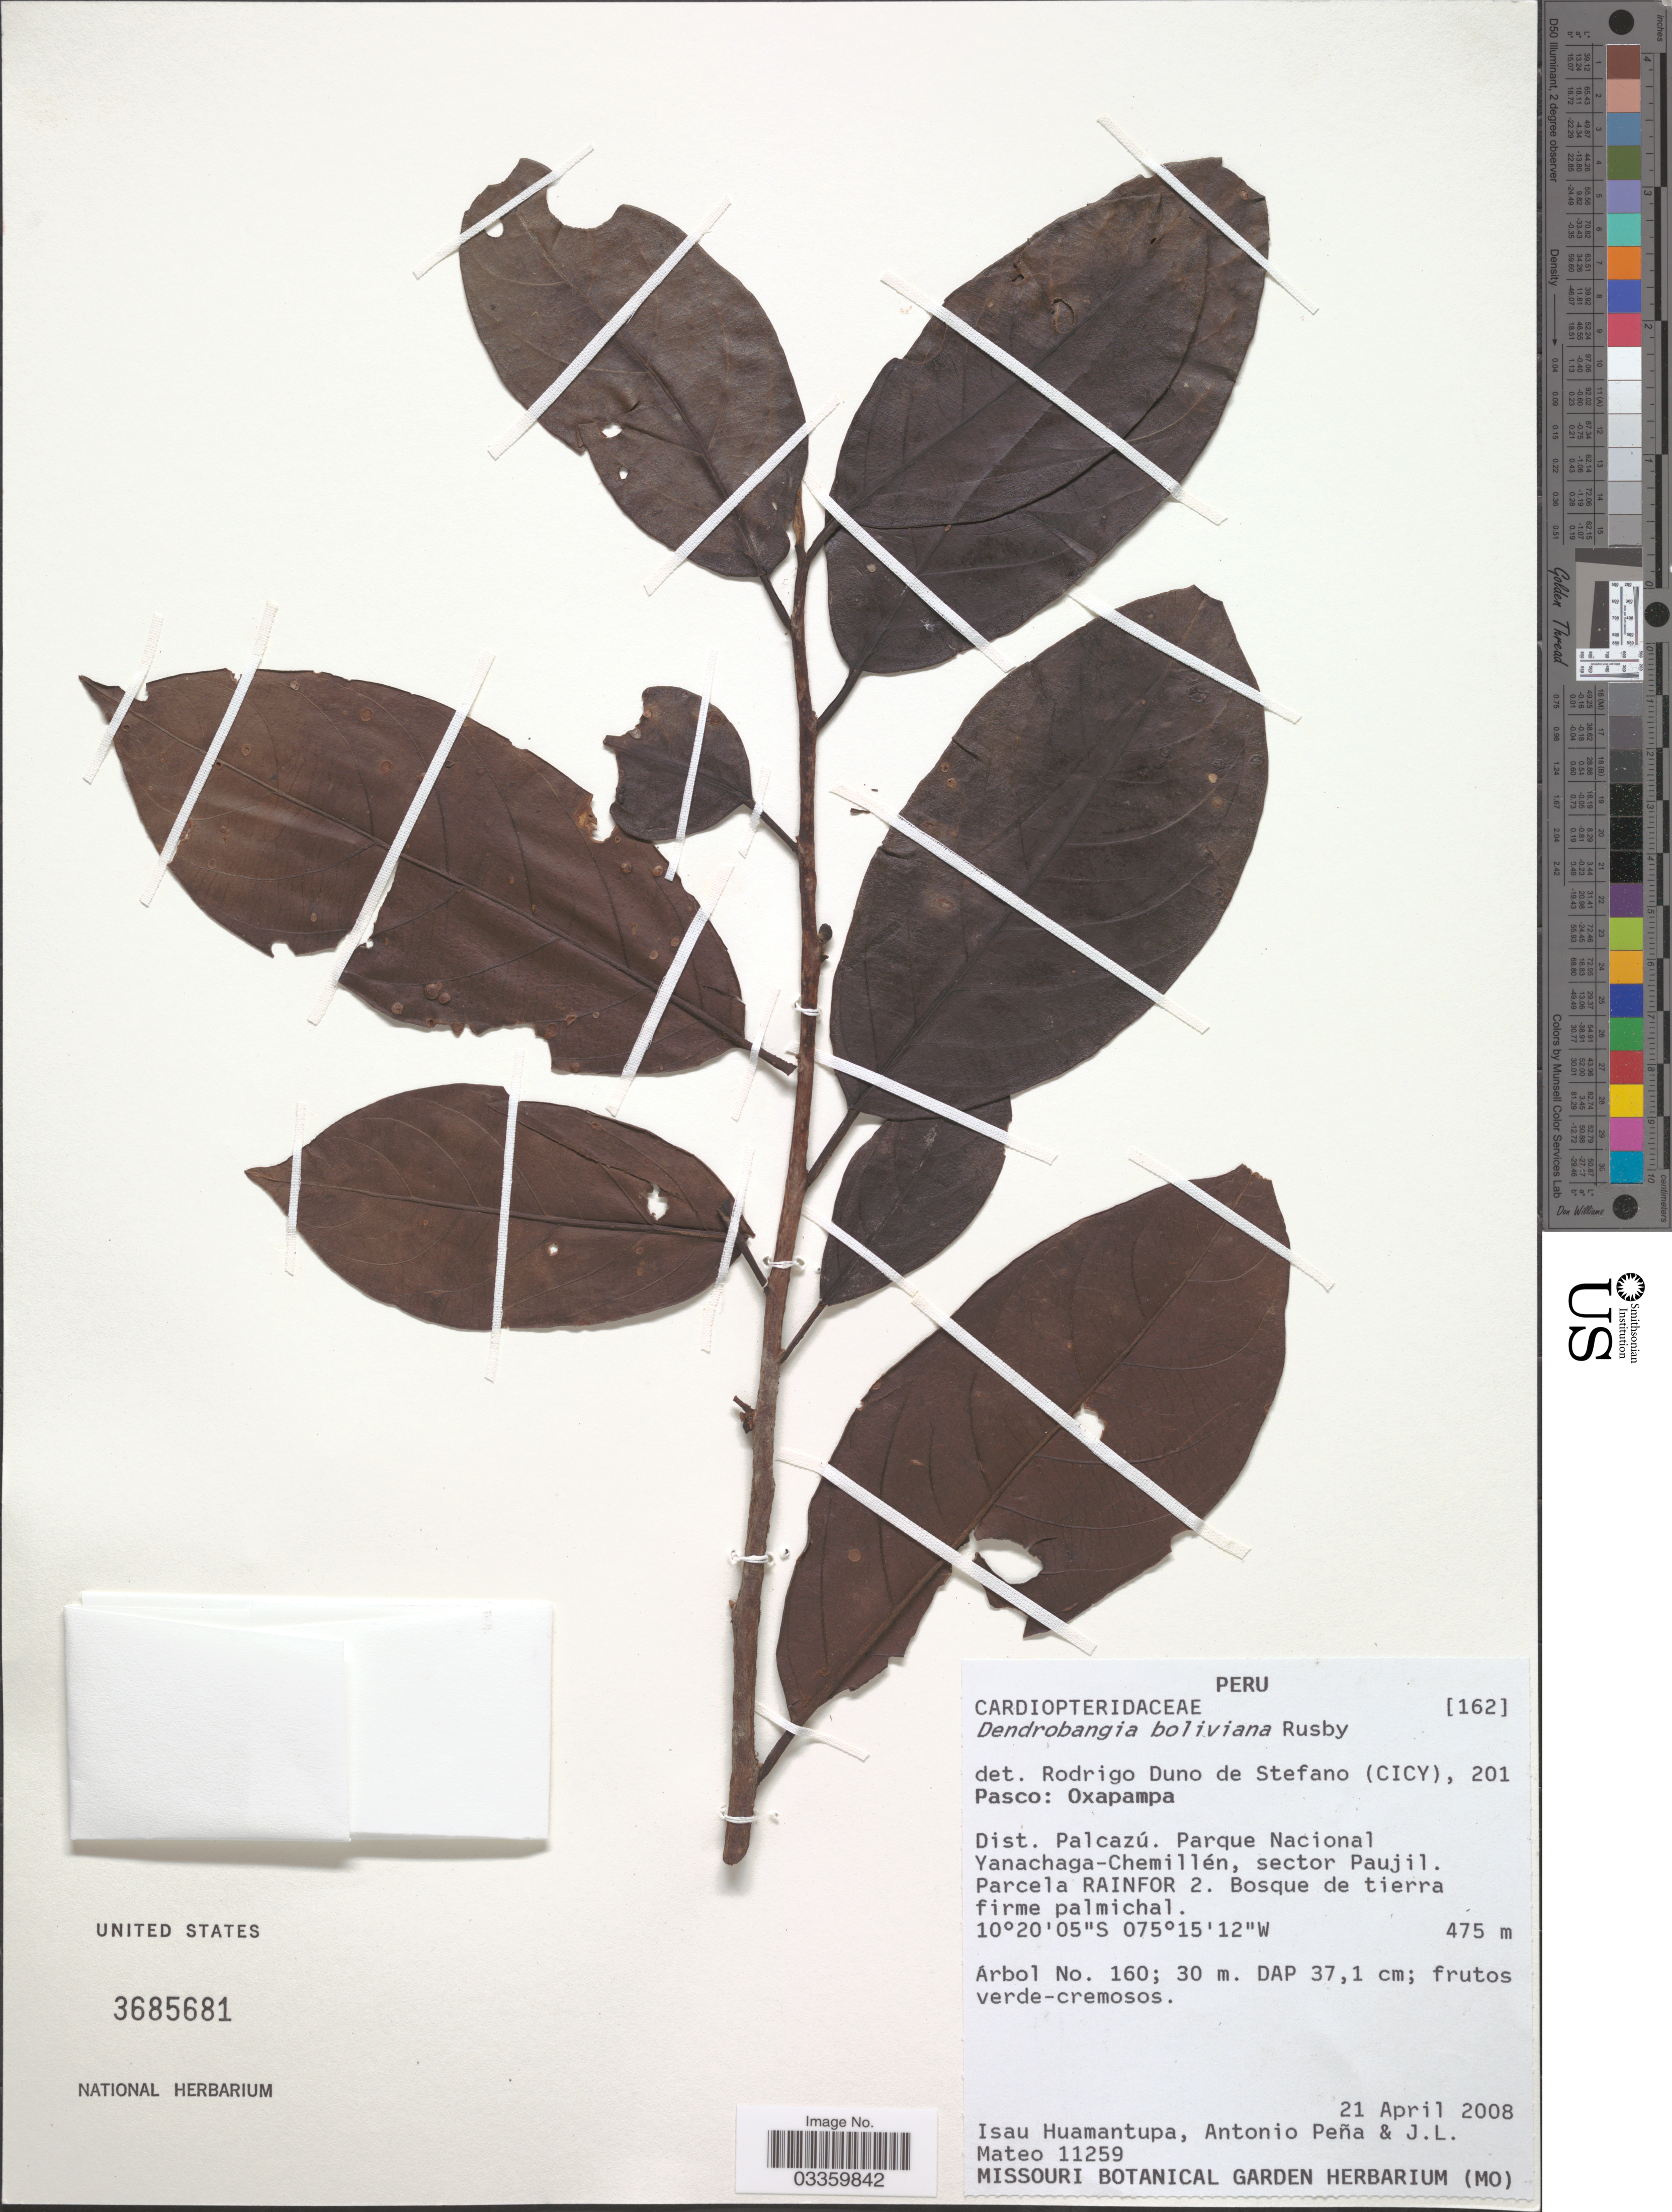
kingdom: Plantae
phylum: Tracheophyta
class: Magnoliopsida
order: Metteniusales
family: Metteniusaceae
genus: Dendrobangia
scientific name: Dendrobangia boliviana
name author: Rusby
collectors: I. Huamantupa, A. Peña & J. Mateo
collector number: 11259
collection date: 2008-04-21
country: Peru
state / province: Pasco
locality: Oxapampa. Dist. Palcazú. Parque Nacional Yanachaga-Chemillén, sector Paujil. Parcela RAINFOR 2.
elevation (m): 475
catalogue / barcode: US 3685681